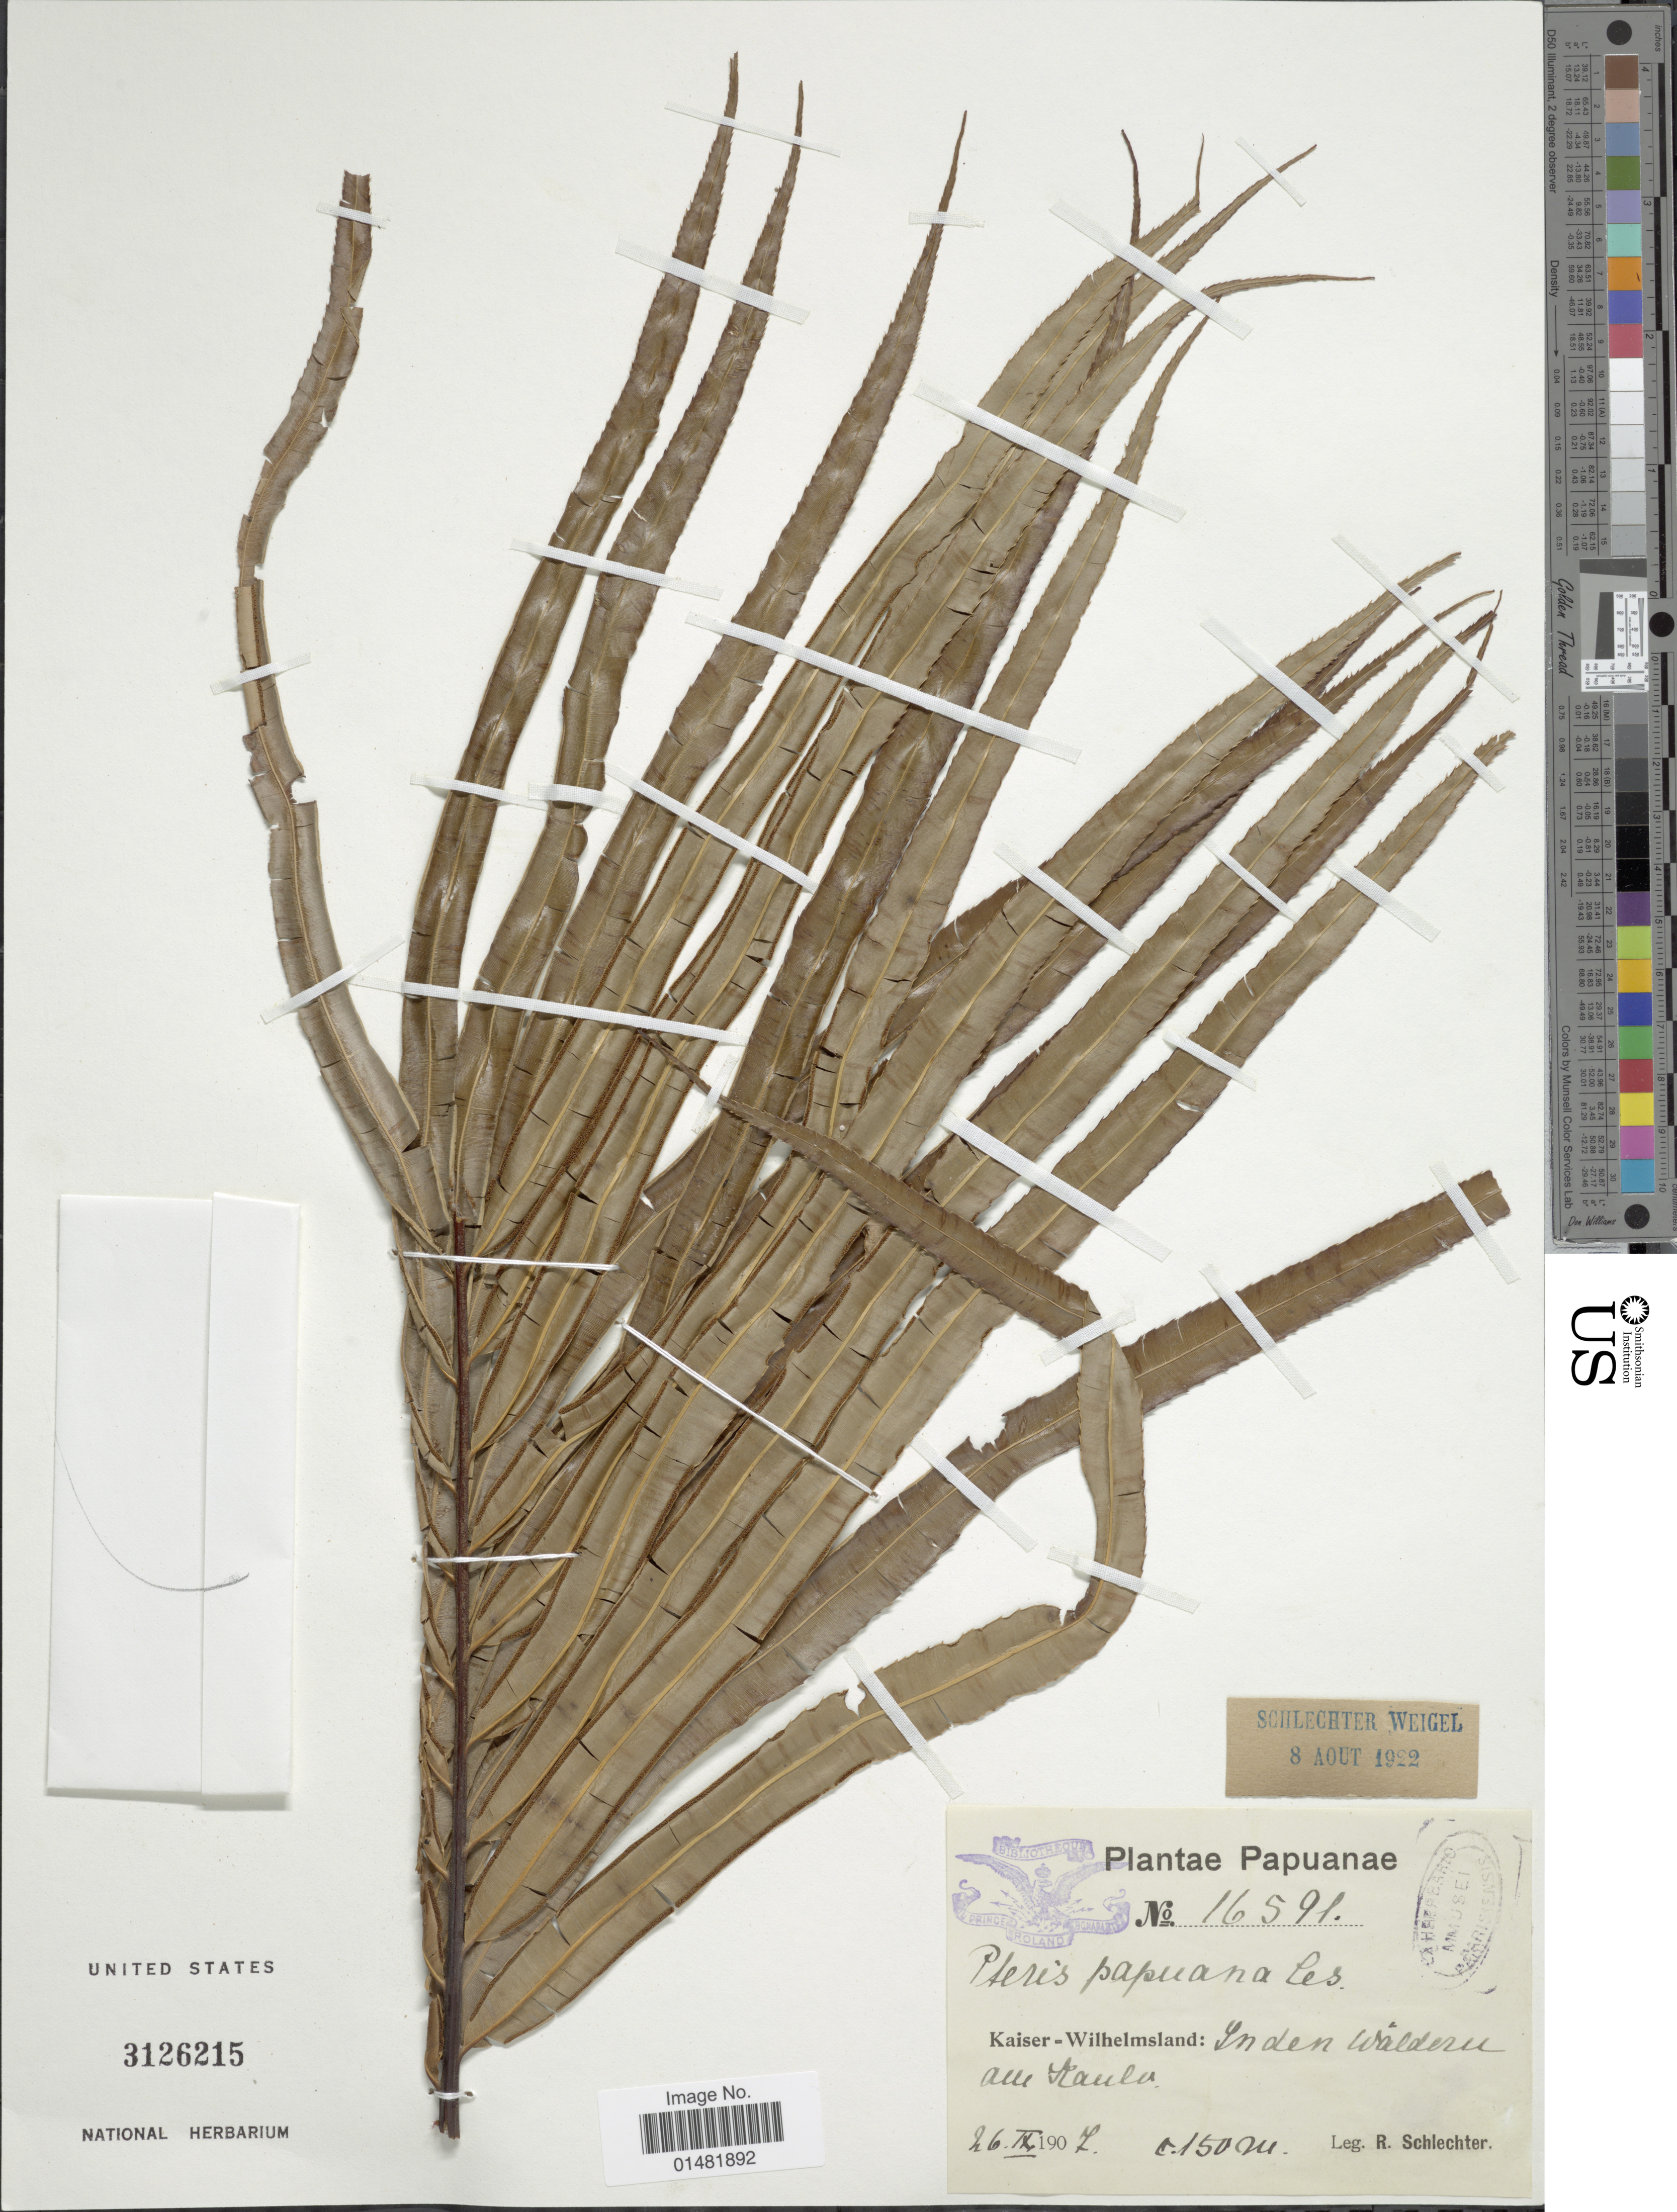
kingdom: Plantae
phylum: Tracheophyta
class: Polypodiopsida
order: Polypodiales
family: Pteridaceae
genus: Pteris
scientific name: Pteris pacifica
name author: Hieron.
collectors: F. R. R. Schlechter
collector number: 16591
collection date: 1907-09-26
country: Papua New Guinea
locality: Papuanae, Kaiser-Wilhelmsland: In den Waldern am Kaula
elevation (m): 150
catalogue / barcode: US 3126215